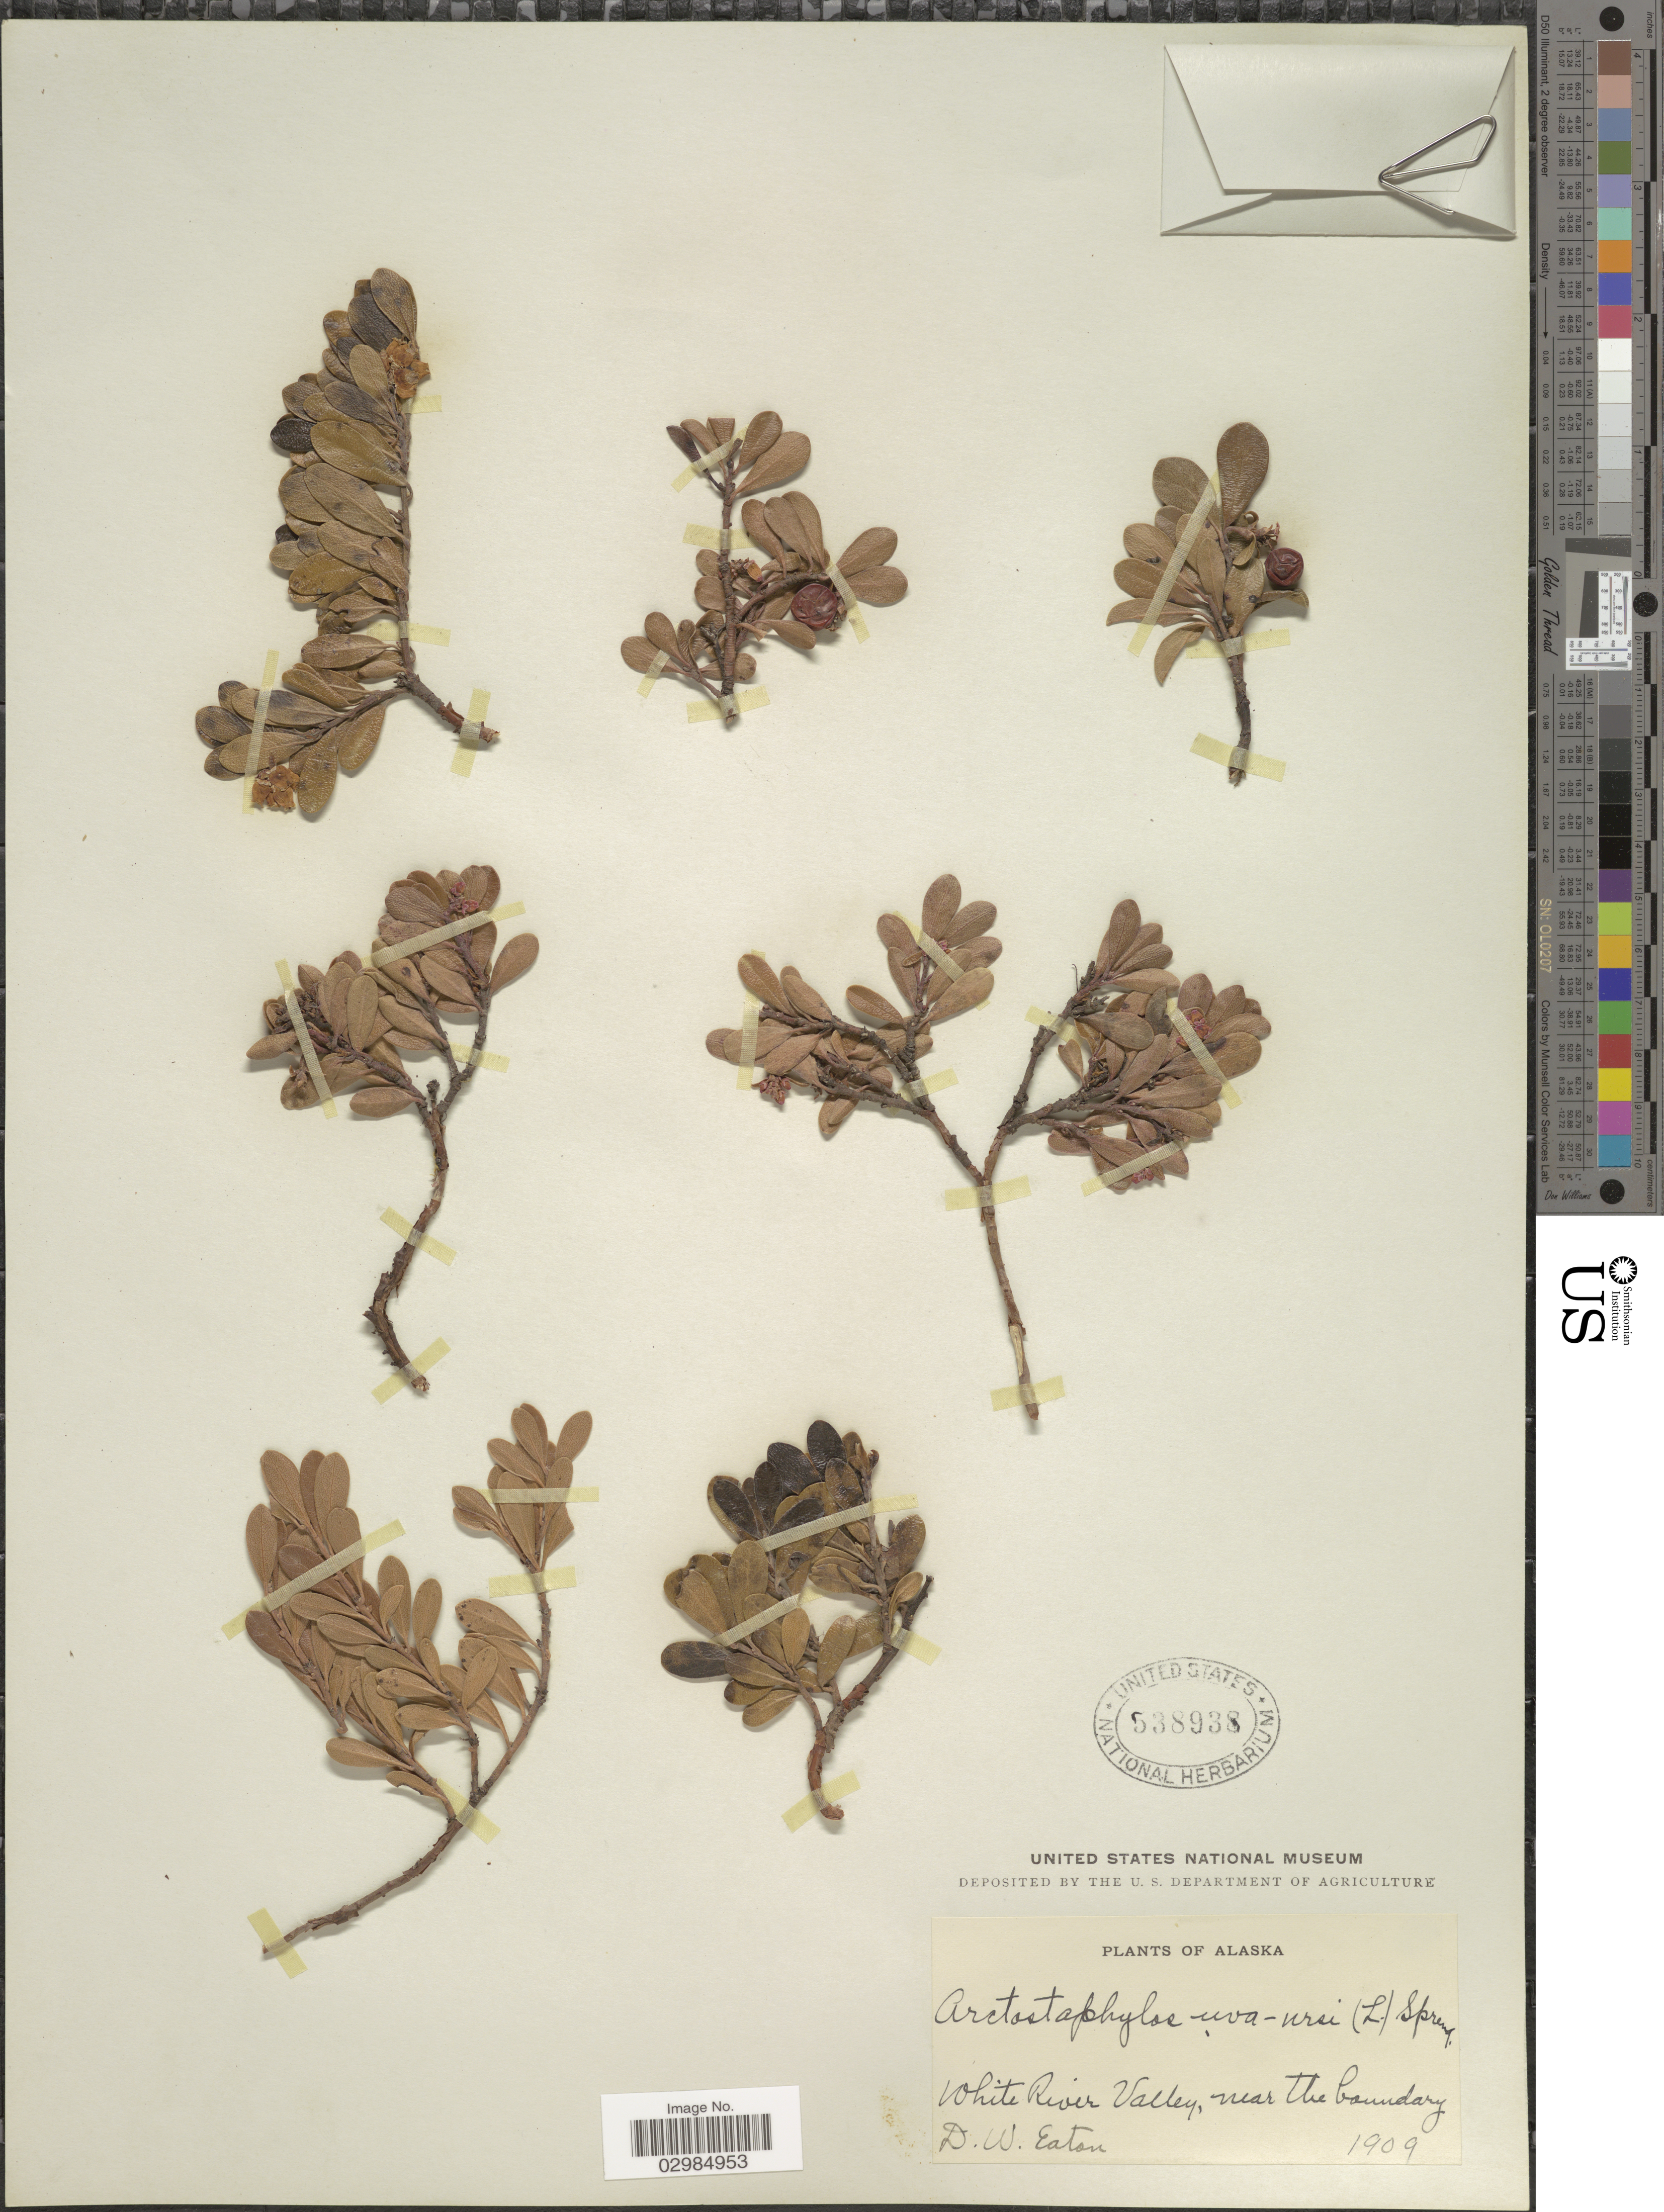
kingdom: Plantae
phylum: Tracheophyta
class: Magnoliopsida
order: Ericales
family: Ericaceae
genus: Arctostaphylos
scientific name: Arctostaphylos uva-ursi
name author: (L.) Spreng.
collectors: D. Eaton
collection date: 1909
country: United States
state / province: Alaska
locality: White River Valley, near the boundary.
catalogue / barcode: US 538938